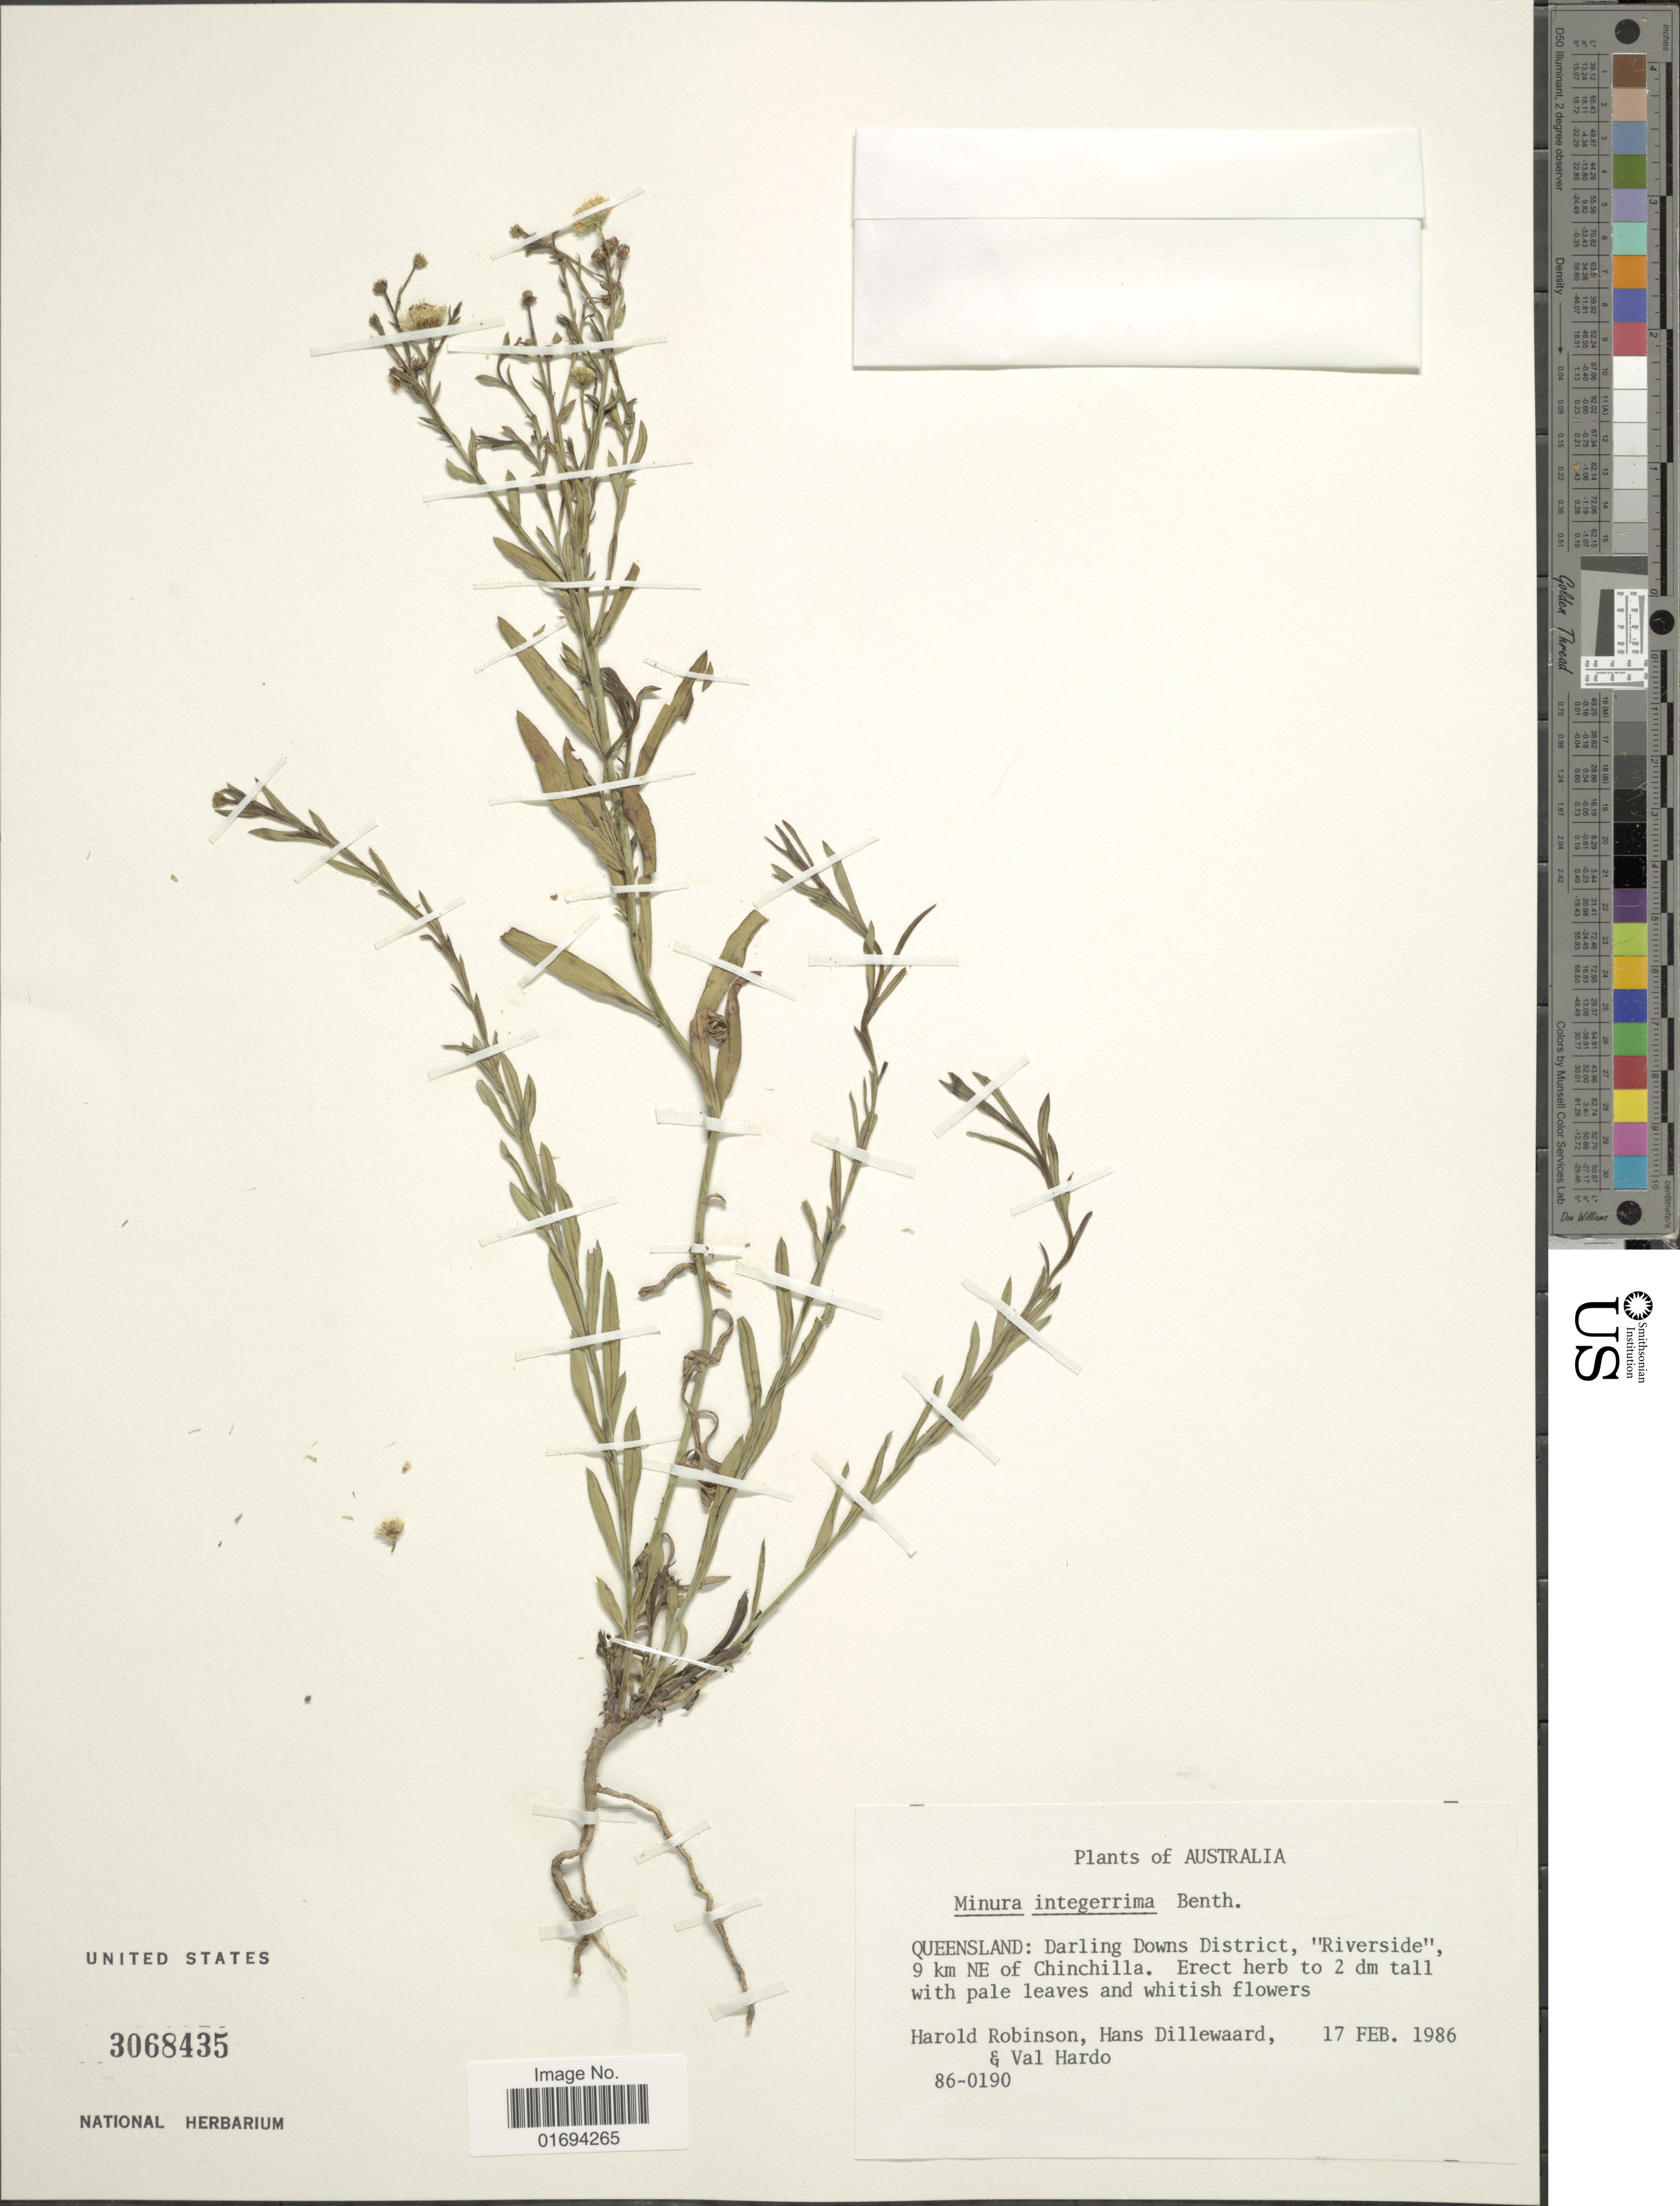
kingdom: Plantae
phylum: Tracheophyta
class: Magnoliopsida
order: Asterales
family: Asteraceae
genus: Minuria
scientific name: Minuria integerrima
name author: (DC.) Benth.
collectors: H. Robinson, H. Dillewaard & V. Hardo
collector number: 86-0190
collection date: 1986-02-17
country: Australia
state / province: Queensland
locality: Darling Downs District, "Riverside", 9 km NE of Chinchilla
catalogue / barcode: US 3068435